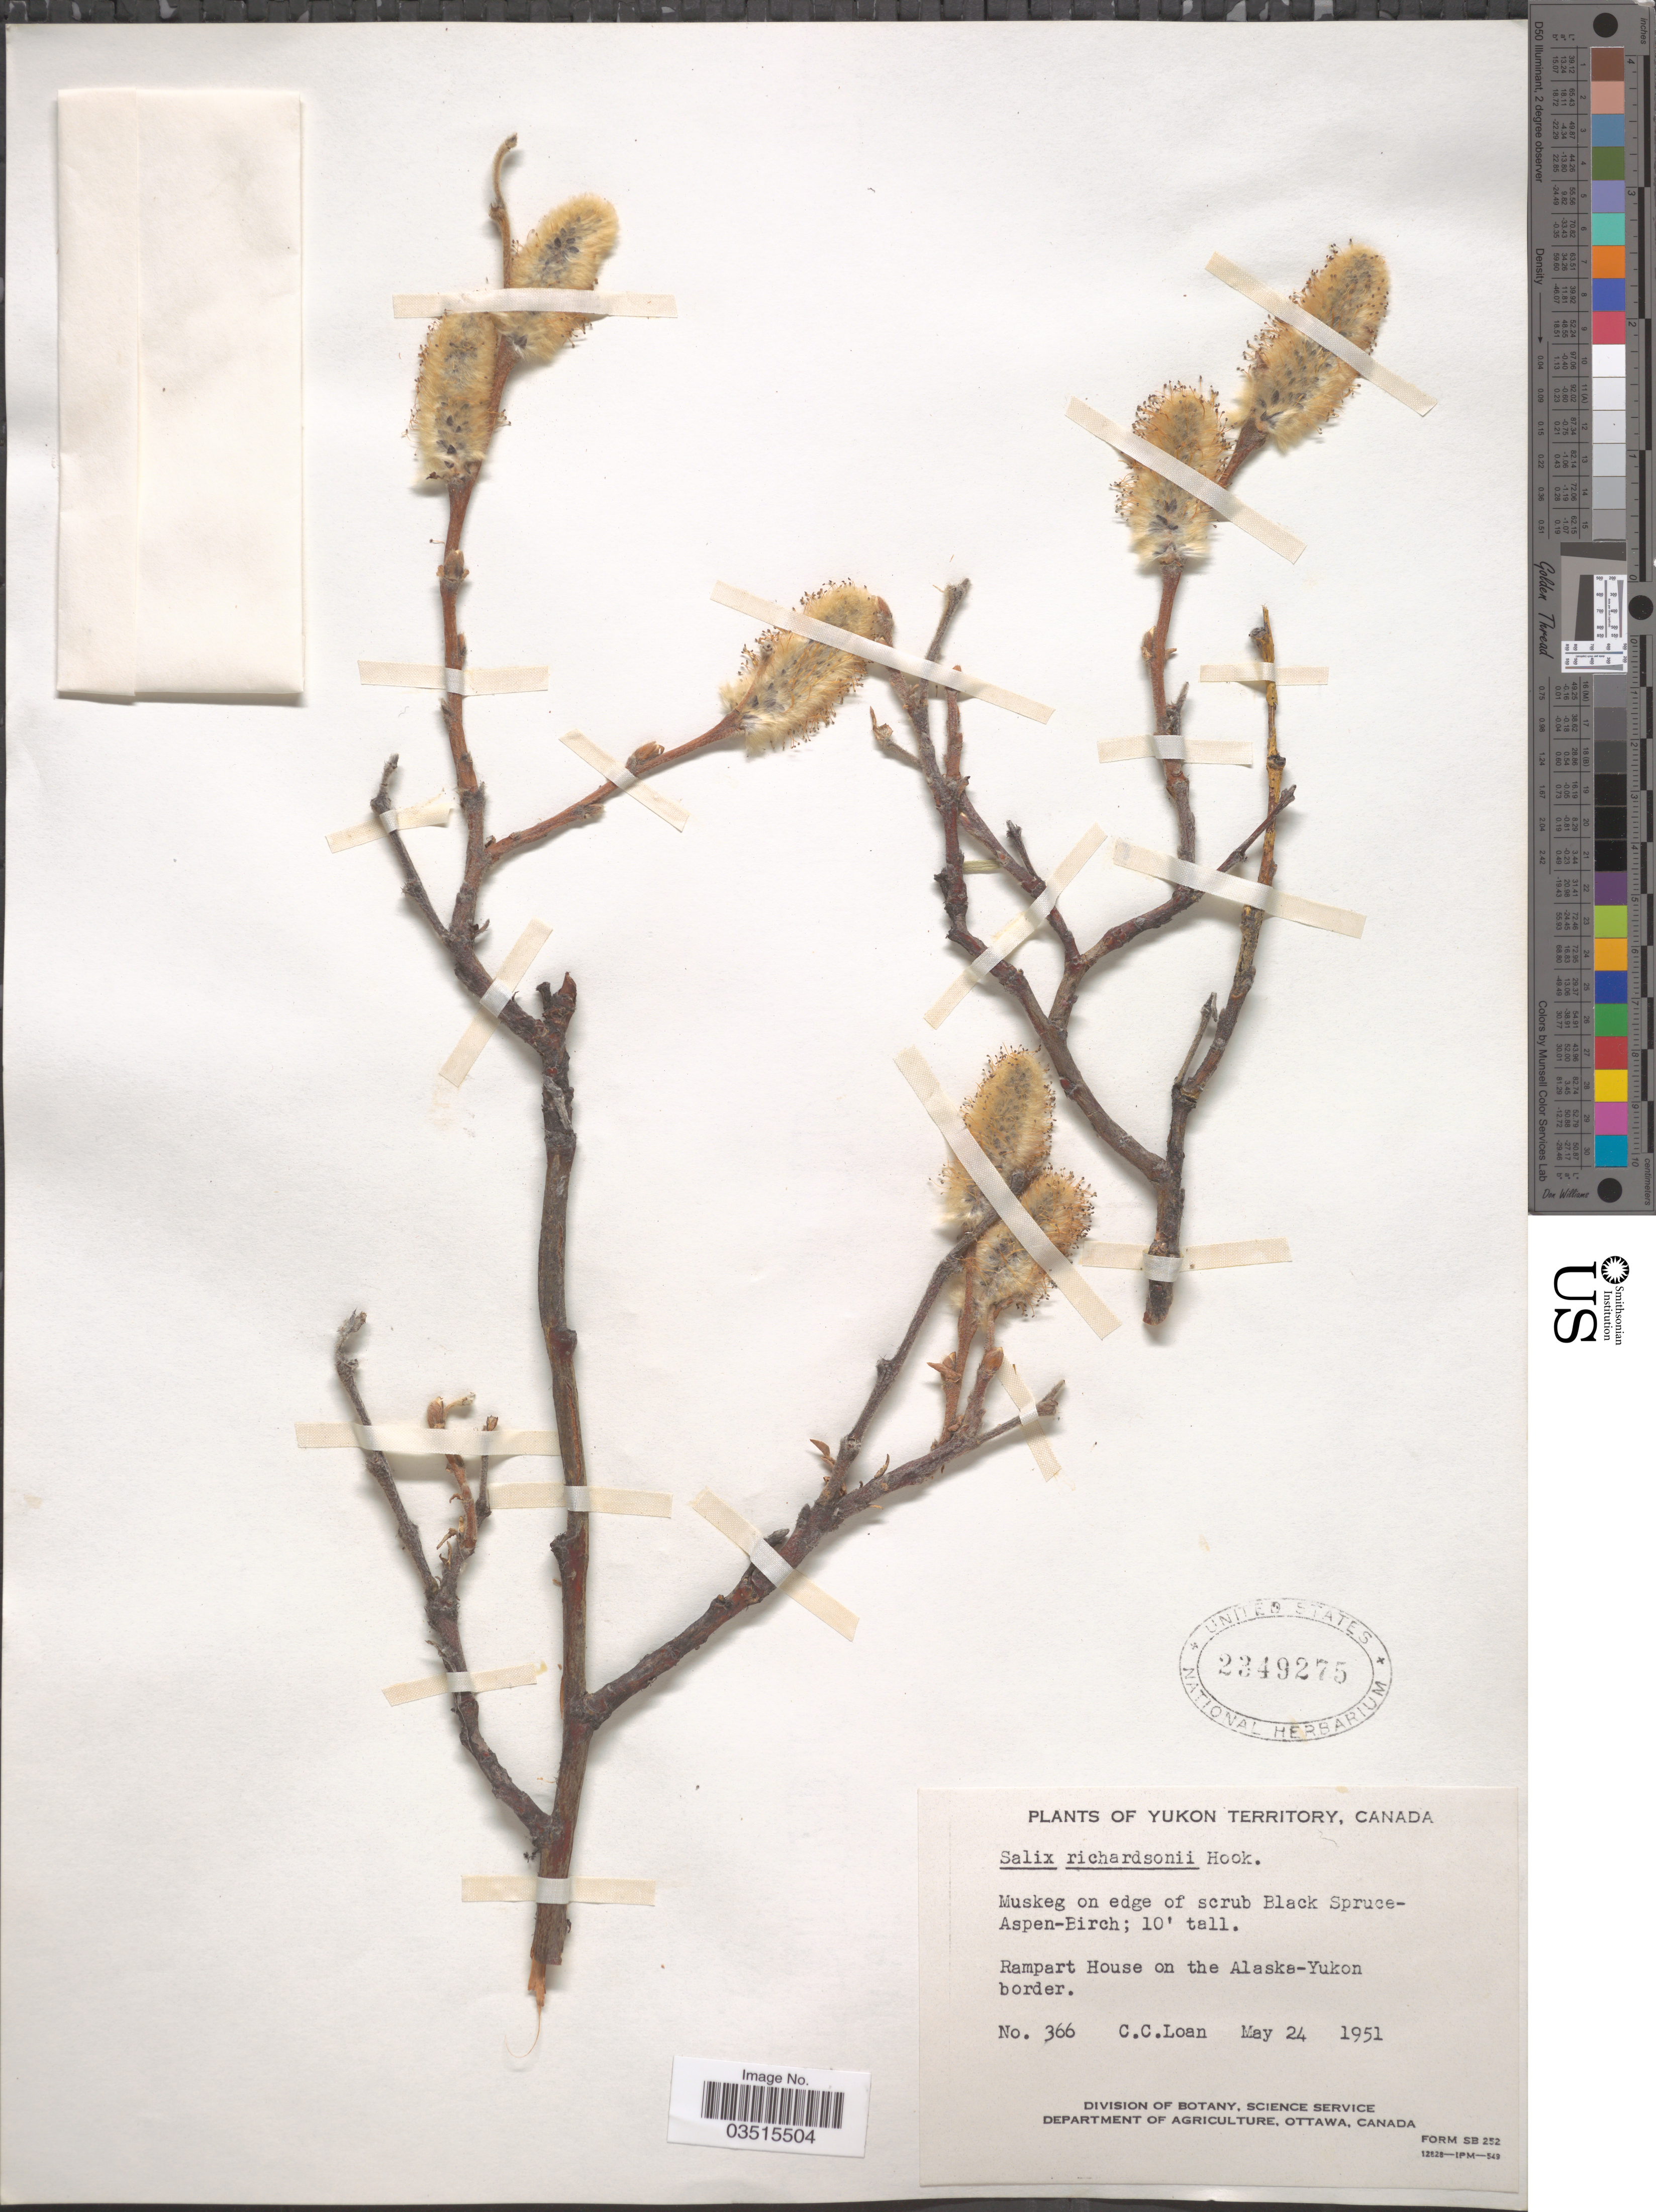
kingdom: Plantae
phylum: Tracheophyta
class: Magnoliopsida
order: Malpighiales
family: Salicaceae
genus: Salix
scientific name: Salix richardsonii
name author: Hook.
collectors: C. Loan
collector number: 366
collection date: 1951-05-24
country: Canada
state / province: Yukon Territory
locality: Rampart House on the Alaska-Yukon border.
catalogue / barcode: US 2349275